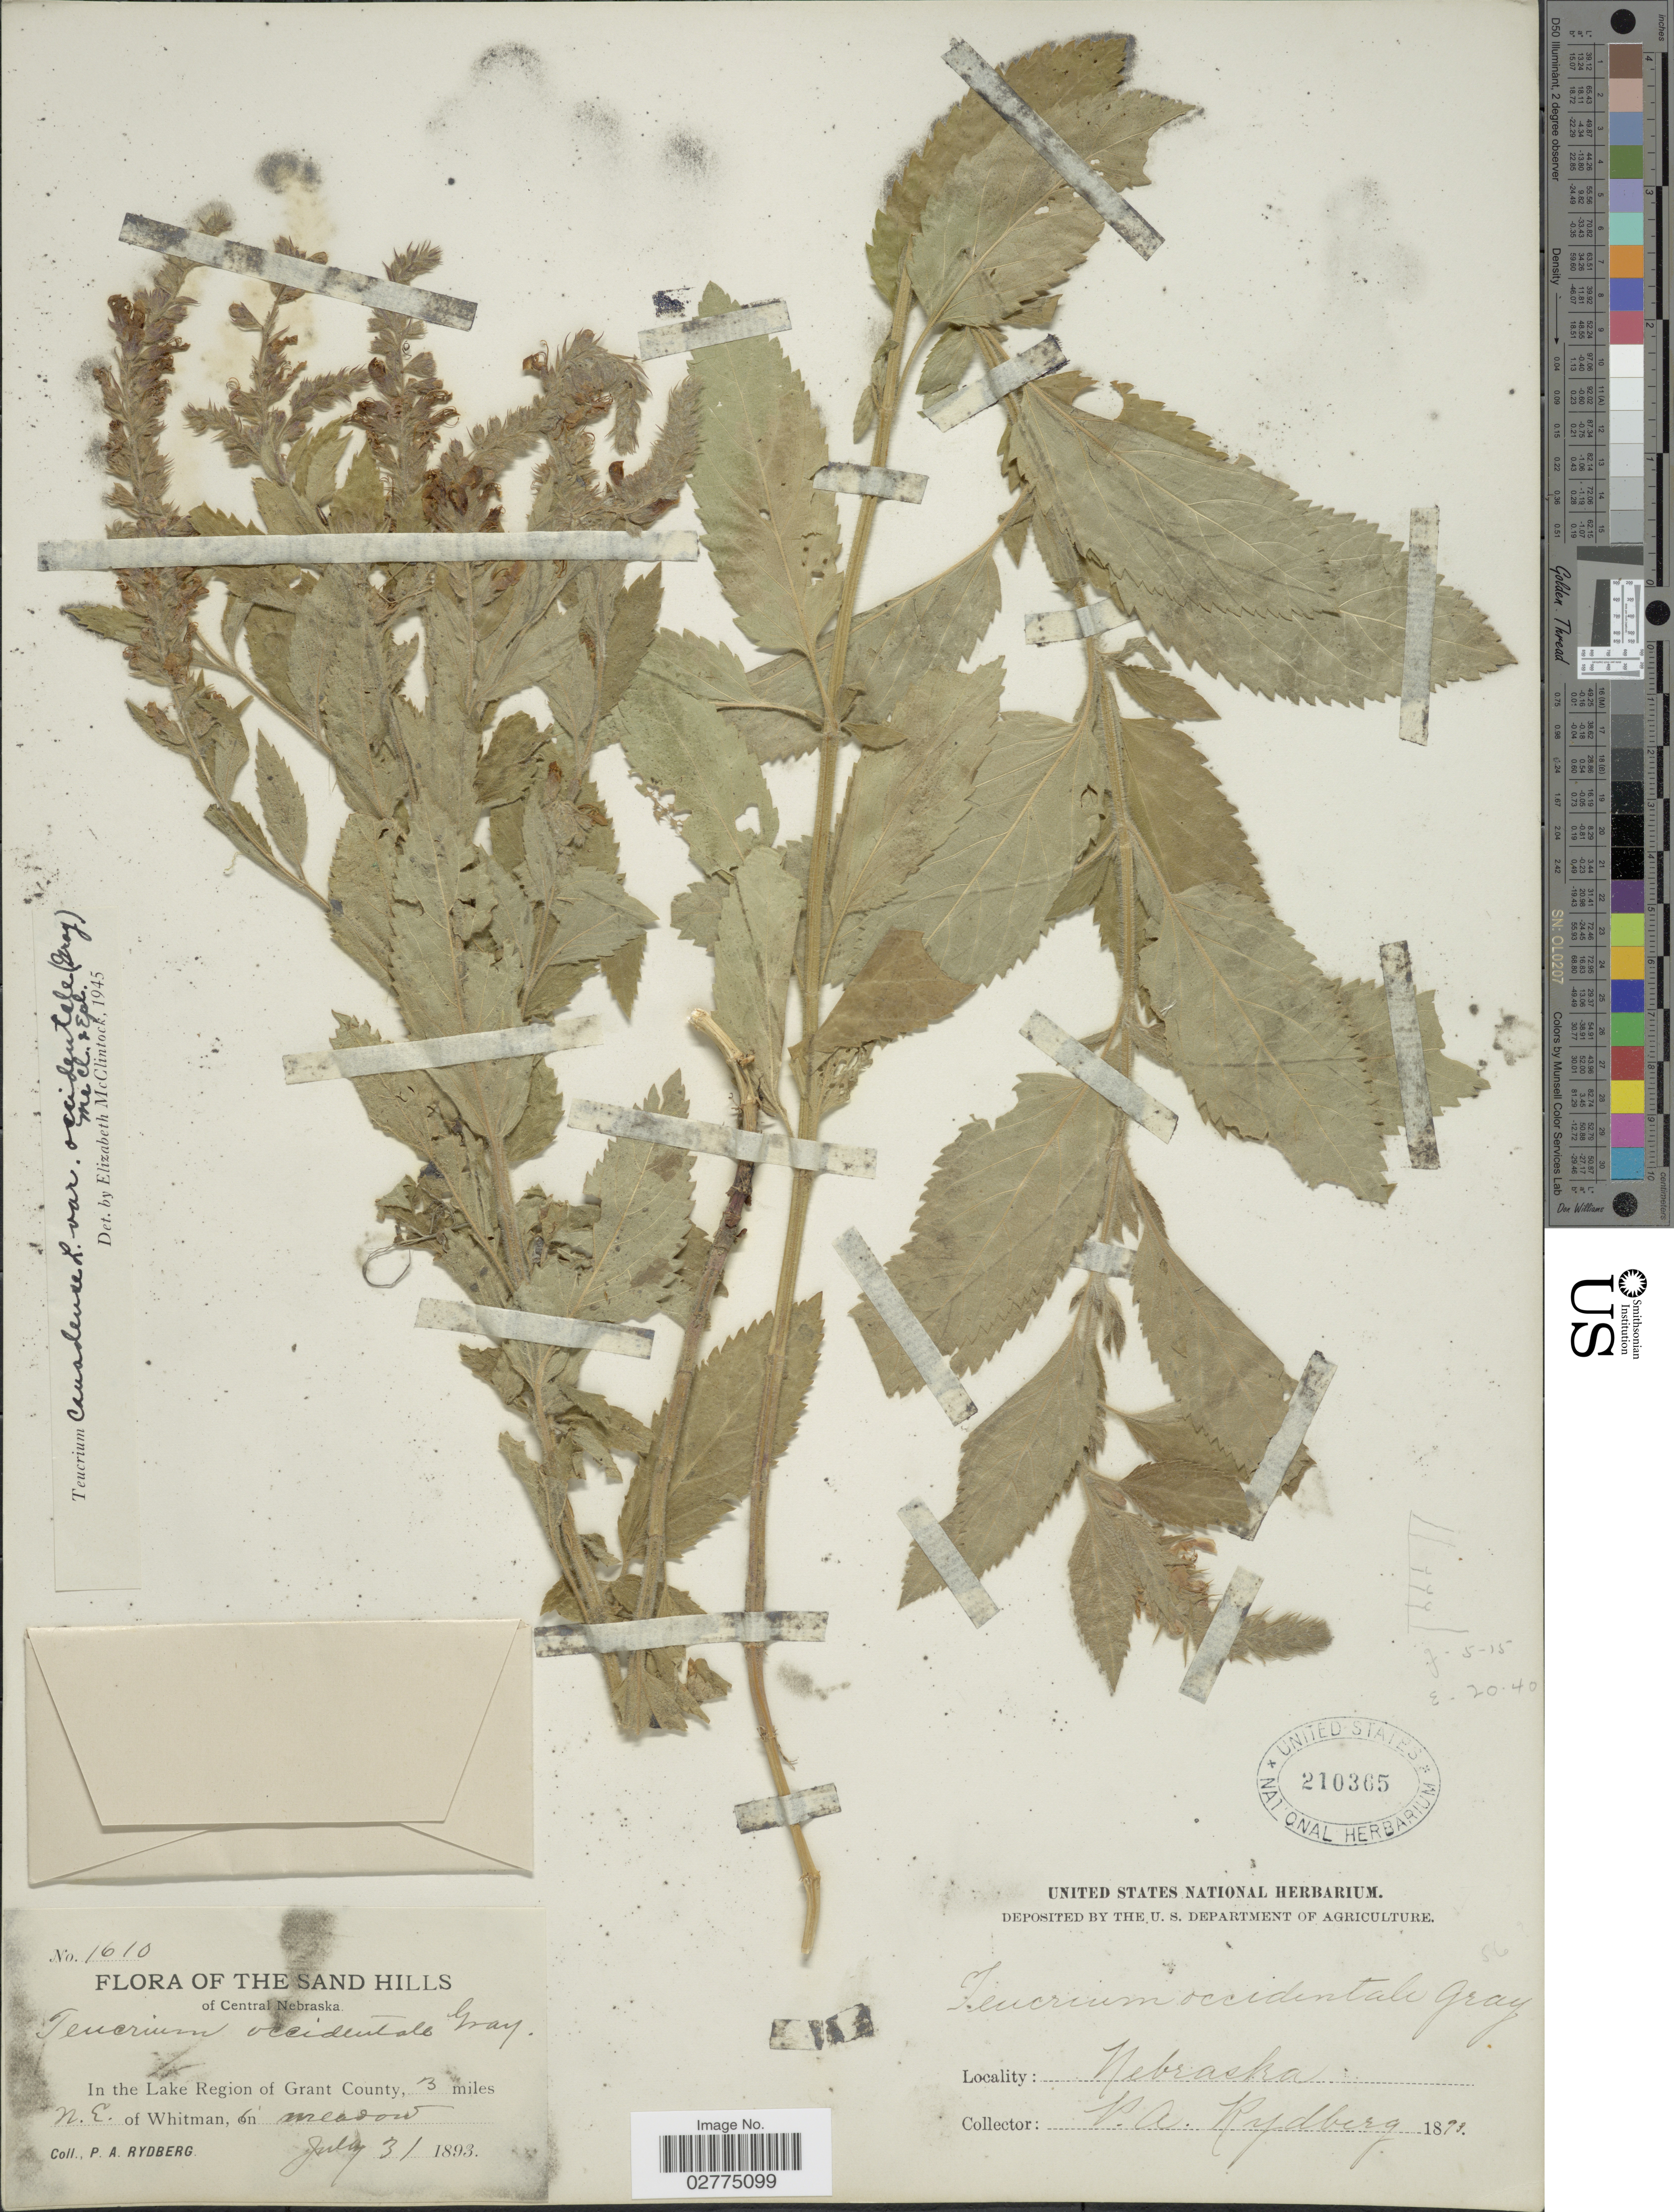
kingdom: Plantae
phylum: Tracheophyta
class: Magnoliopsida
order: Lamiales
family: Lamiaceae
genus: Teucrium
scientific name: Teucrium canadense var. occidentale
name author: (A. Gray) E. M. McClint. & Epling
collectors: P. A. Rydberg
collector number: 1610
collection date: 1893-07-31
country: United States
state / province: Nebraska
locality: The Sand Hills of Central Nebraska. In the Lake Region of Grant County, 3 miles N.E. of Whitman.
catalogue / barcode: US 210365